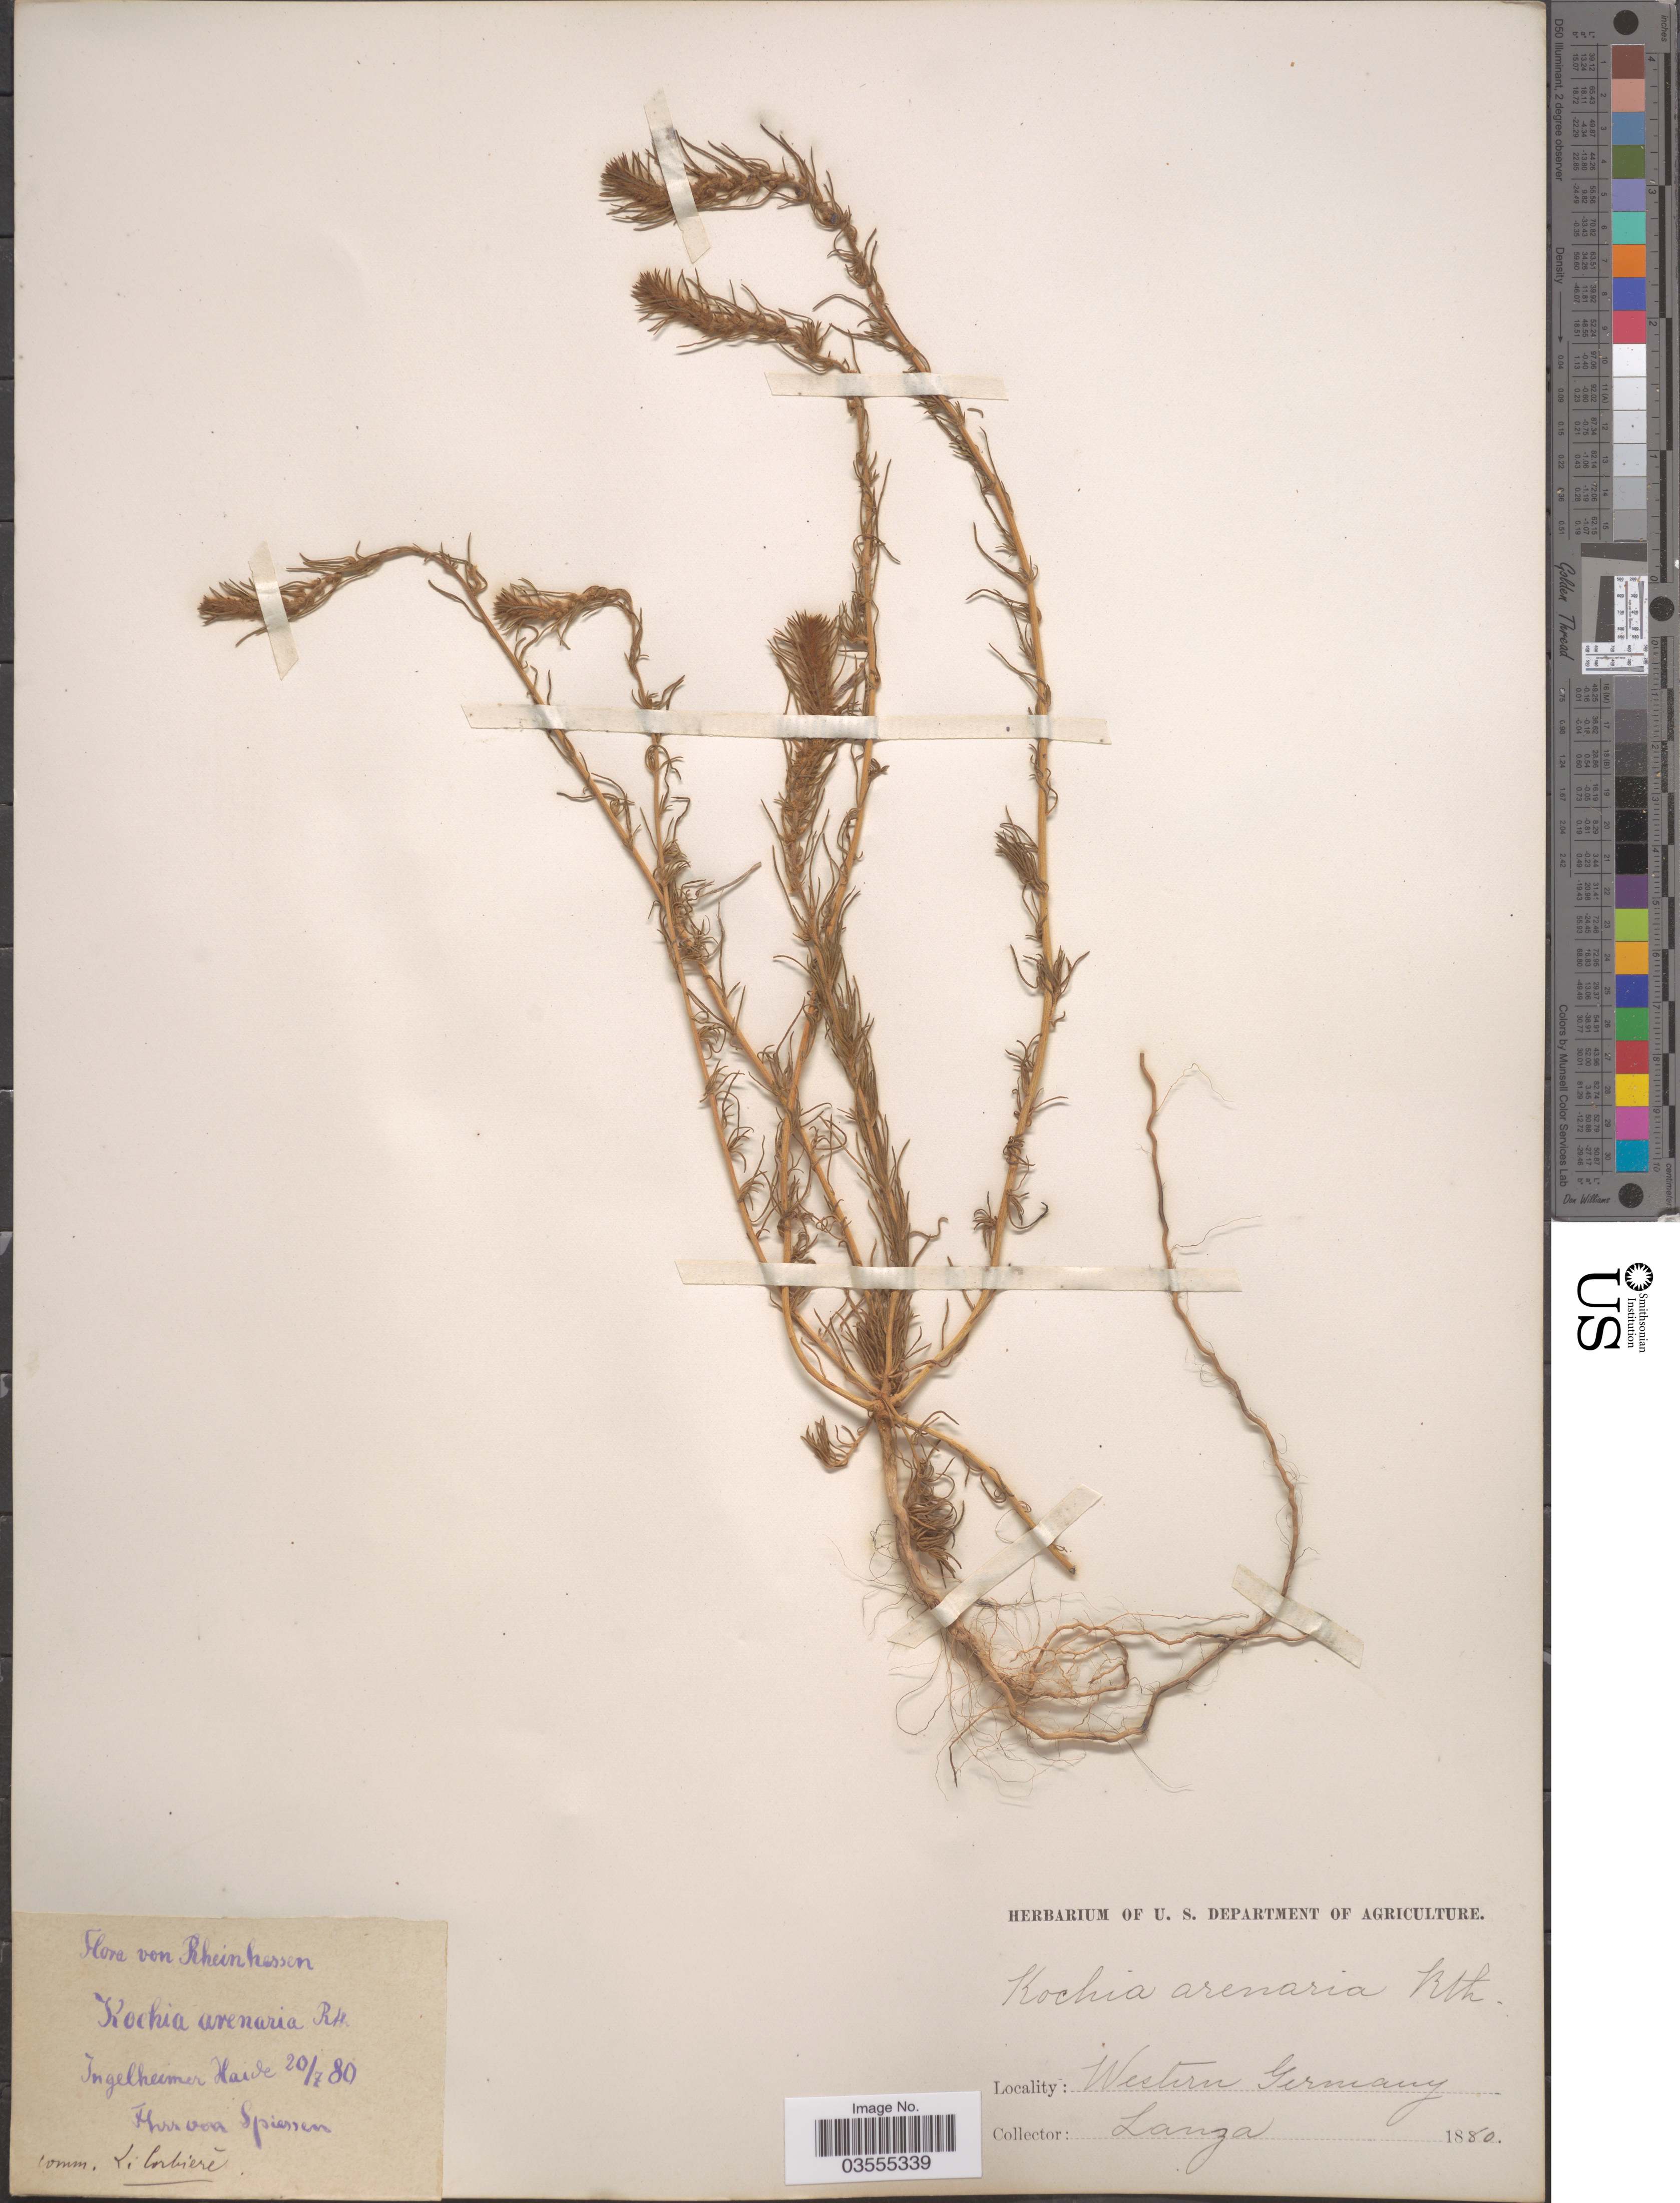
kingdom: Plantae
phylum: Tracheophyta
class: Magnoliopsida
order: Caryophyllales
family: Amaranthaceae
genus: Bassia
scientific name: Bassia laniflora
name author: (S.G. Gmel.) A.J. Scott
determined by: Strong, Mark T., (BOT), Smithsonian Institution - National Museum of Natural History (UNITED STATES)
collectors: L. Corbière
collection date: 1880-07-20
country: Germany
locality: Rheinhessen. Ingelheimer Haide. Spiessen. Western Germany.